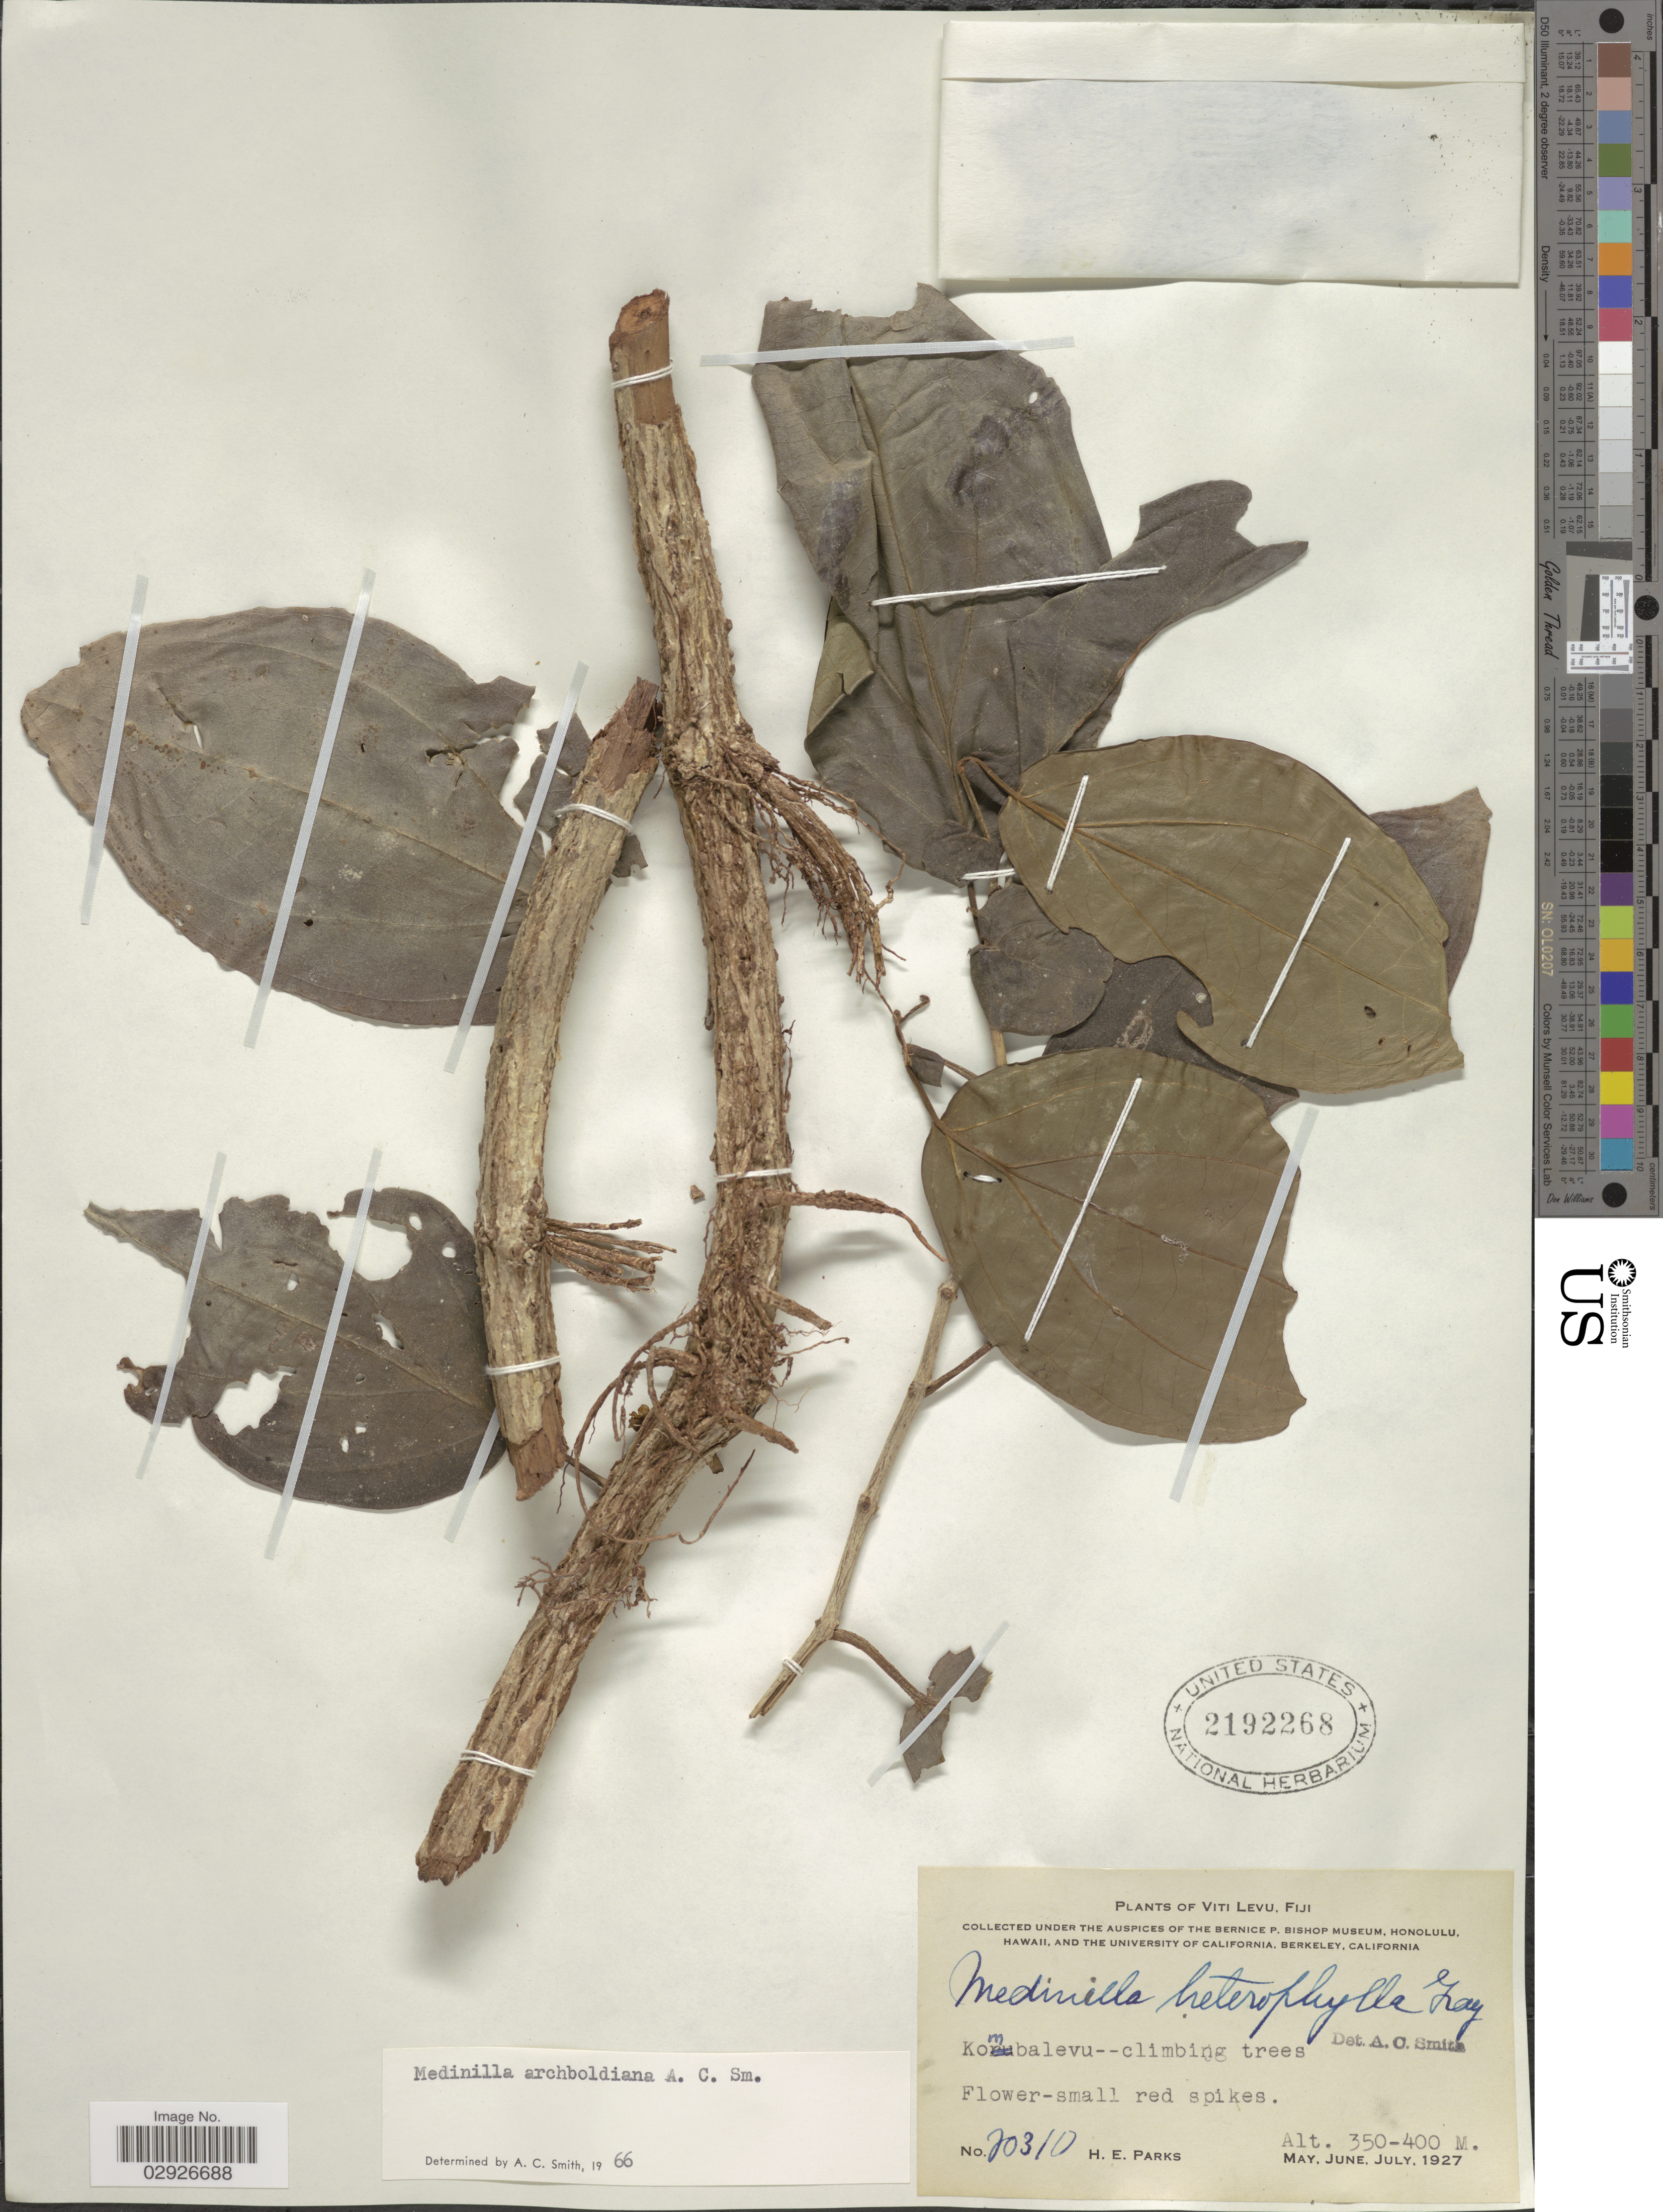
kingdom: Plantae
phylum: Tracheophyta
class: Magnoliopsida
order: Myrtales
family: Melastomataceae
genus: Medinilla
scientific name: Medinilla archboldiana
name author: A.C. Sm.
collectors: H. E. Parks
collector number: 20310*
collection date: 1927-05/1927-07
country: Fiji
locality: Viti Levu. Kombalevu-climbing trees.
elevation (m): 350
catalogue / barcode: US 2192268